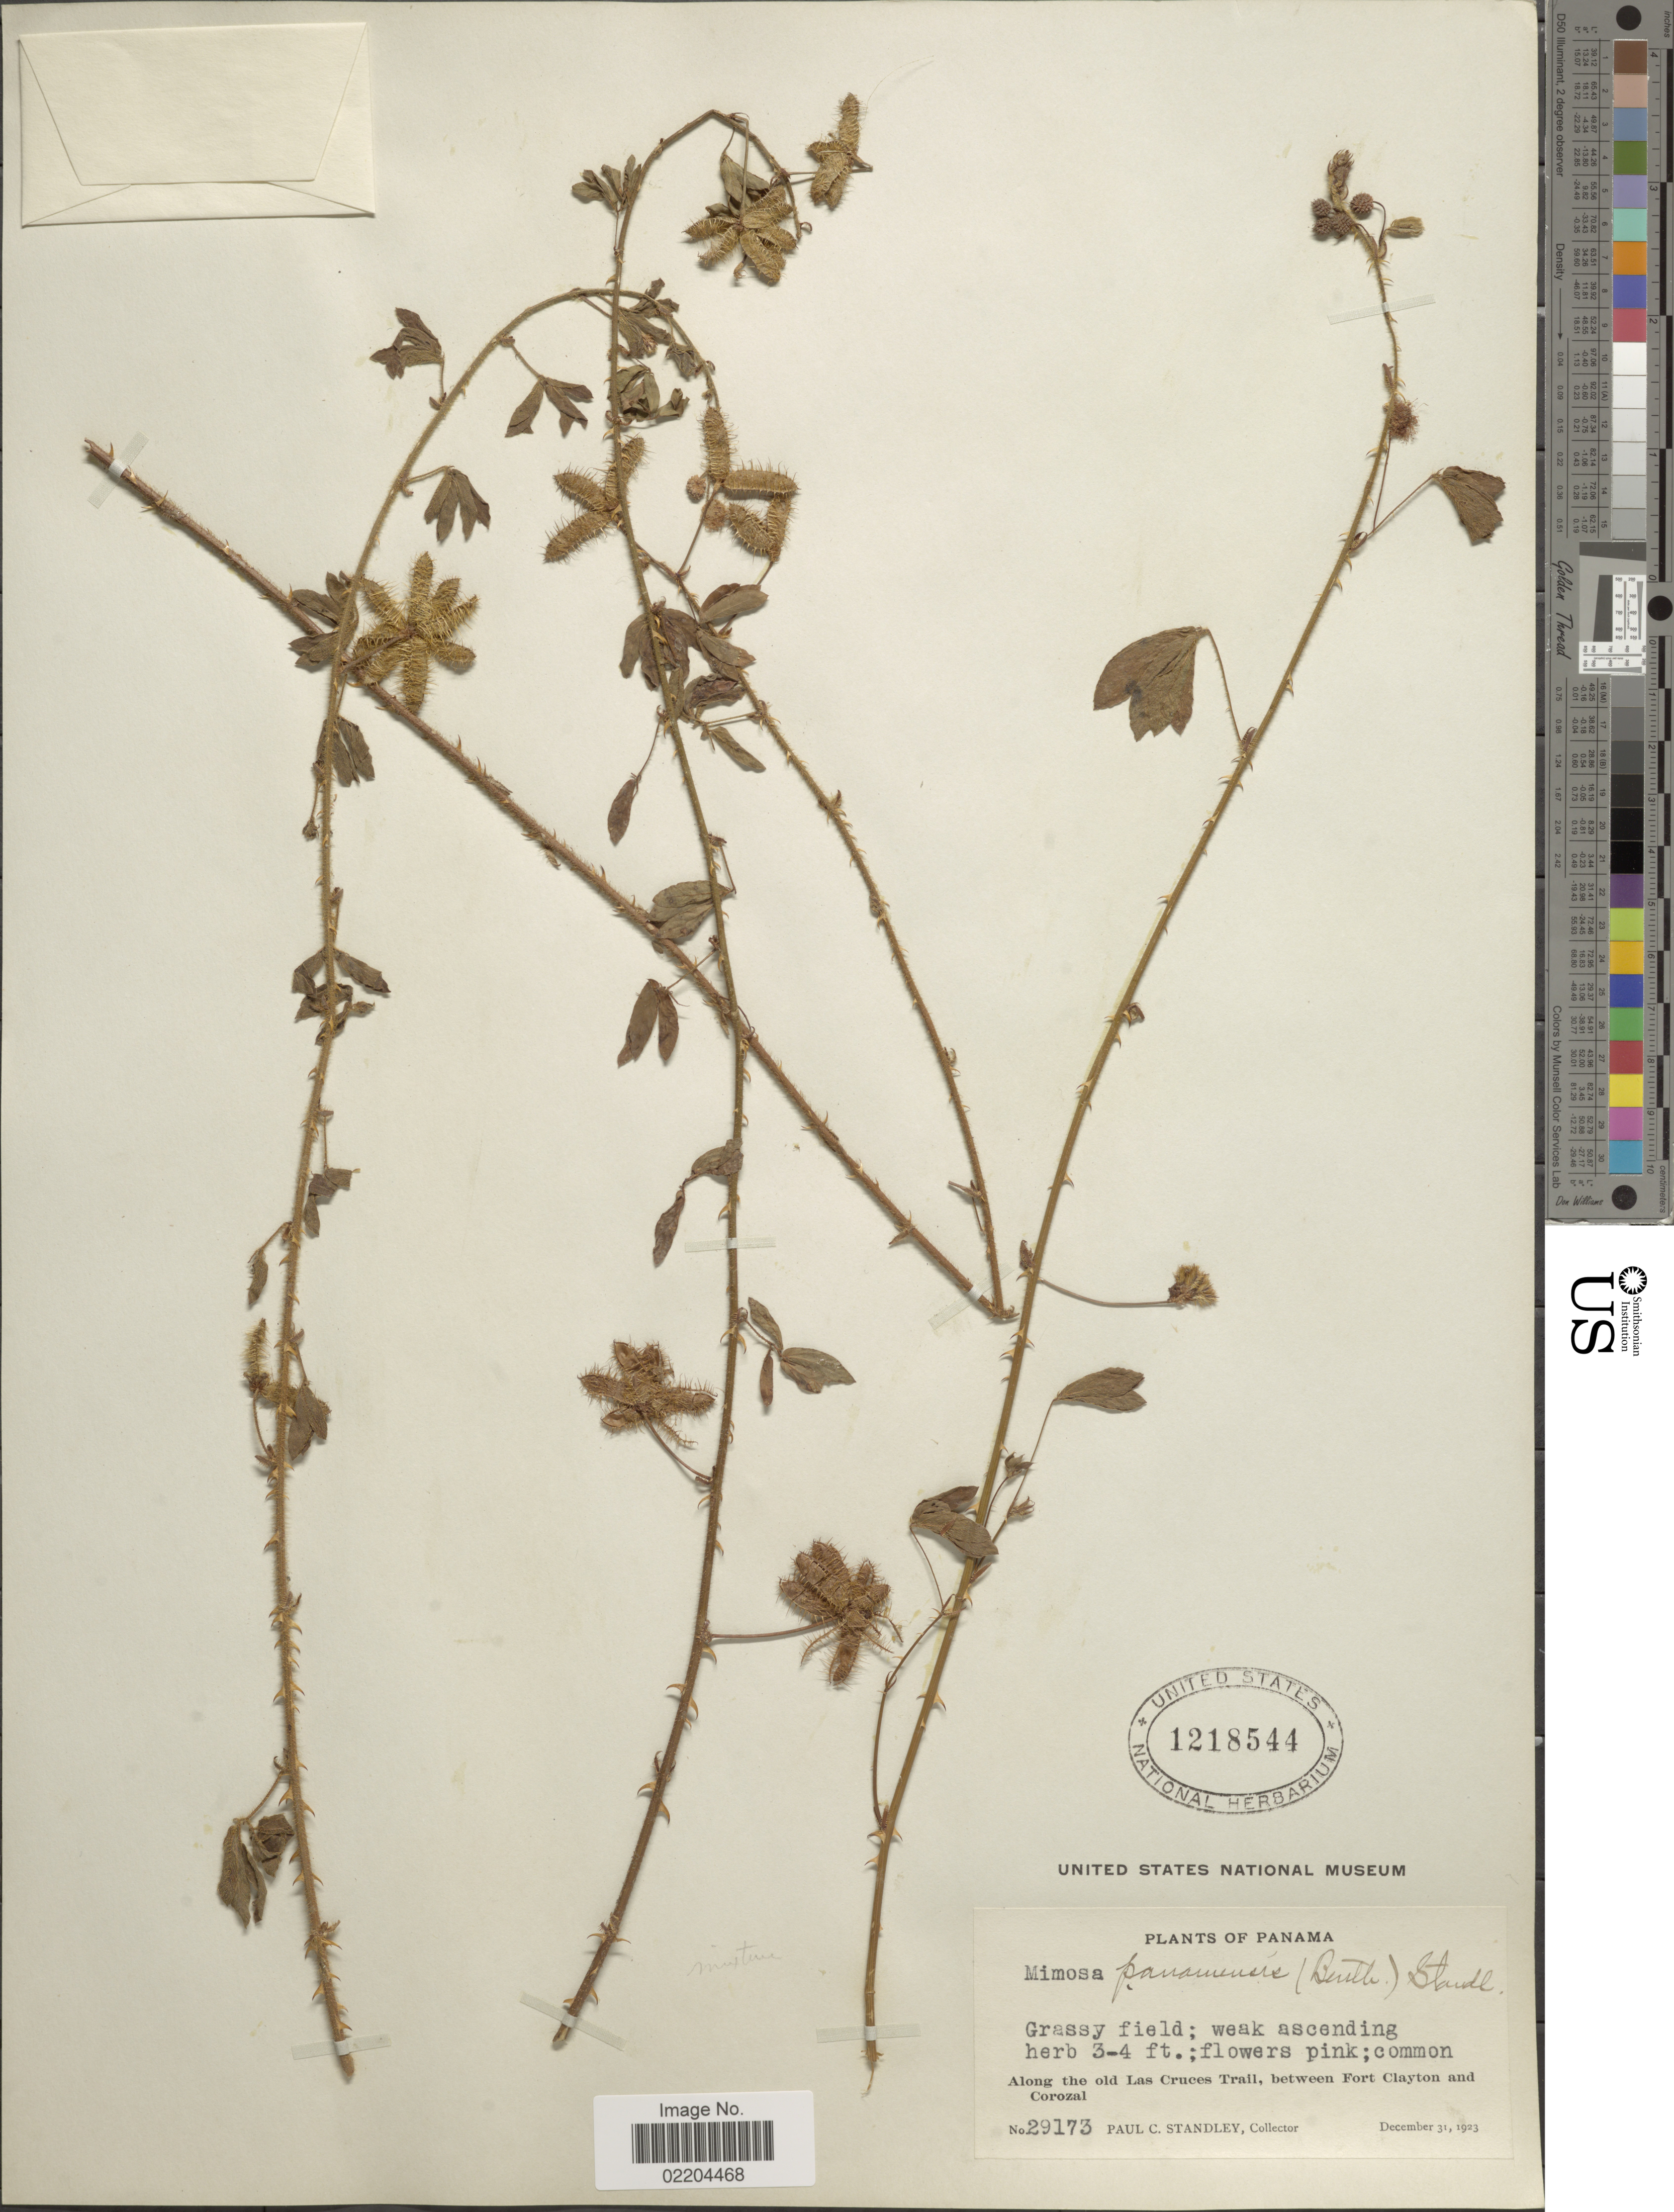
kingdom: Plantae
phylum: Tracheophyta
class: Magnoliopsida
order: Fabales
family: Fabaceae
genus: Mimosa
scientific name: Mimosa panamensis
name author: (Benth.) Standl.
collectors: P. C. Standley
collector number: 29173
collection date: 1923-12-31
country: Panama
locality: Along the old Las Cruces Trail, between Fort Clayton, and Corozal.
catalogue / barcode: US 1218544